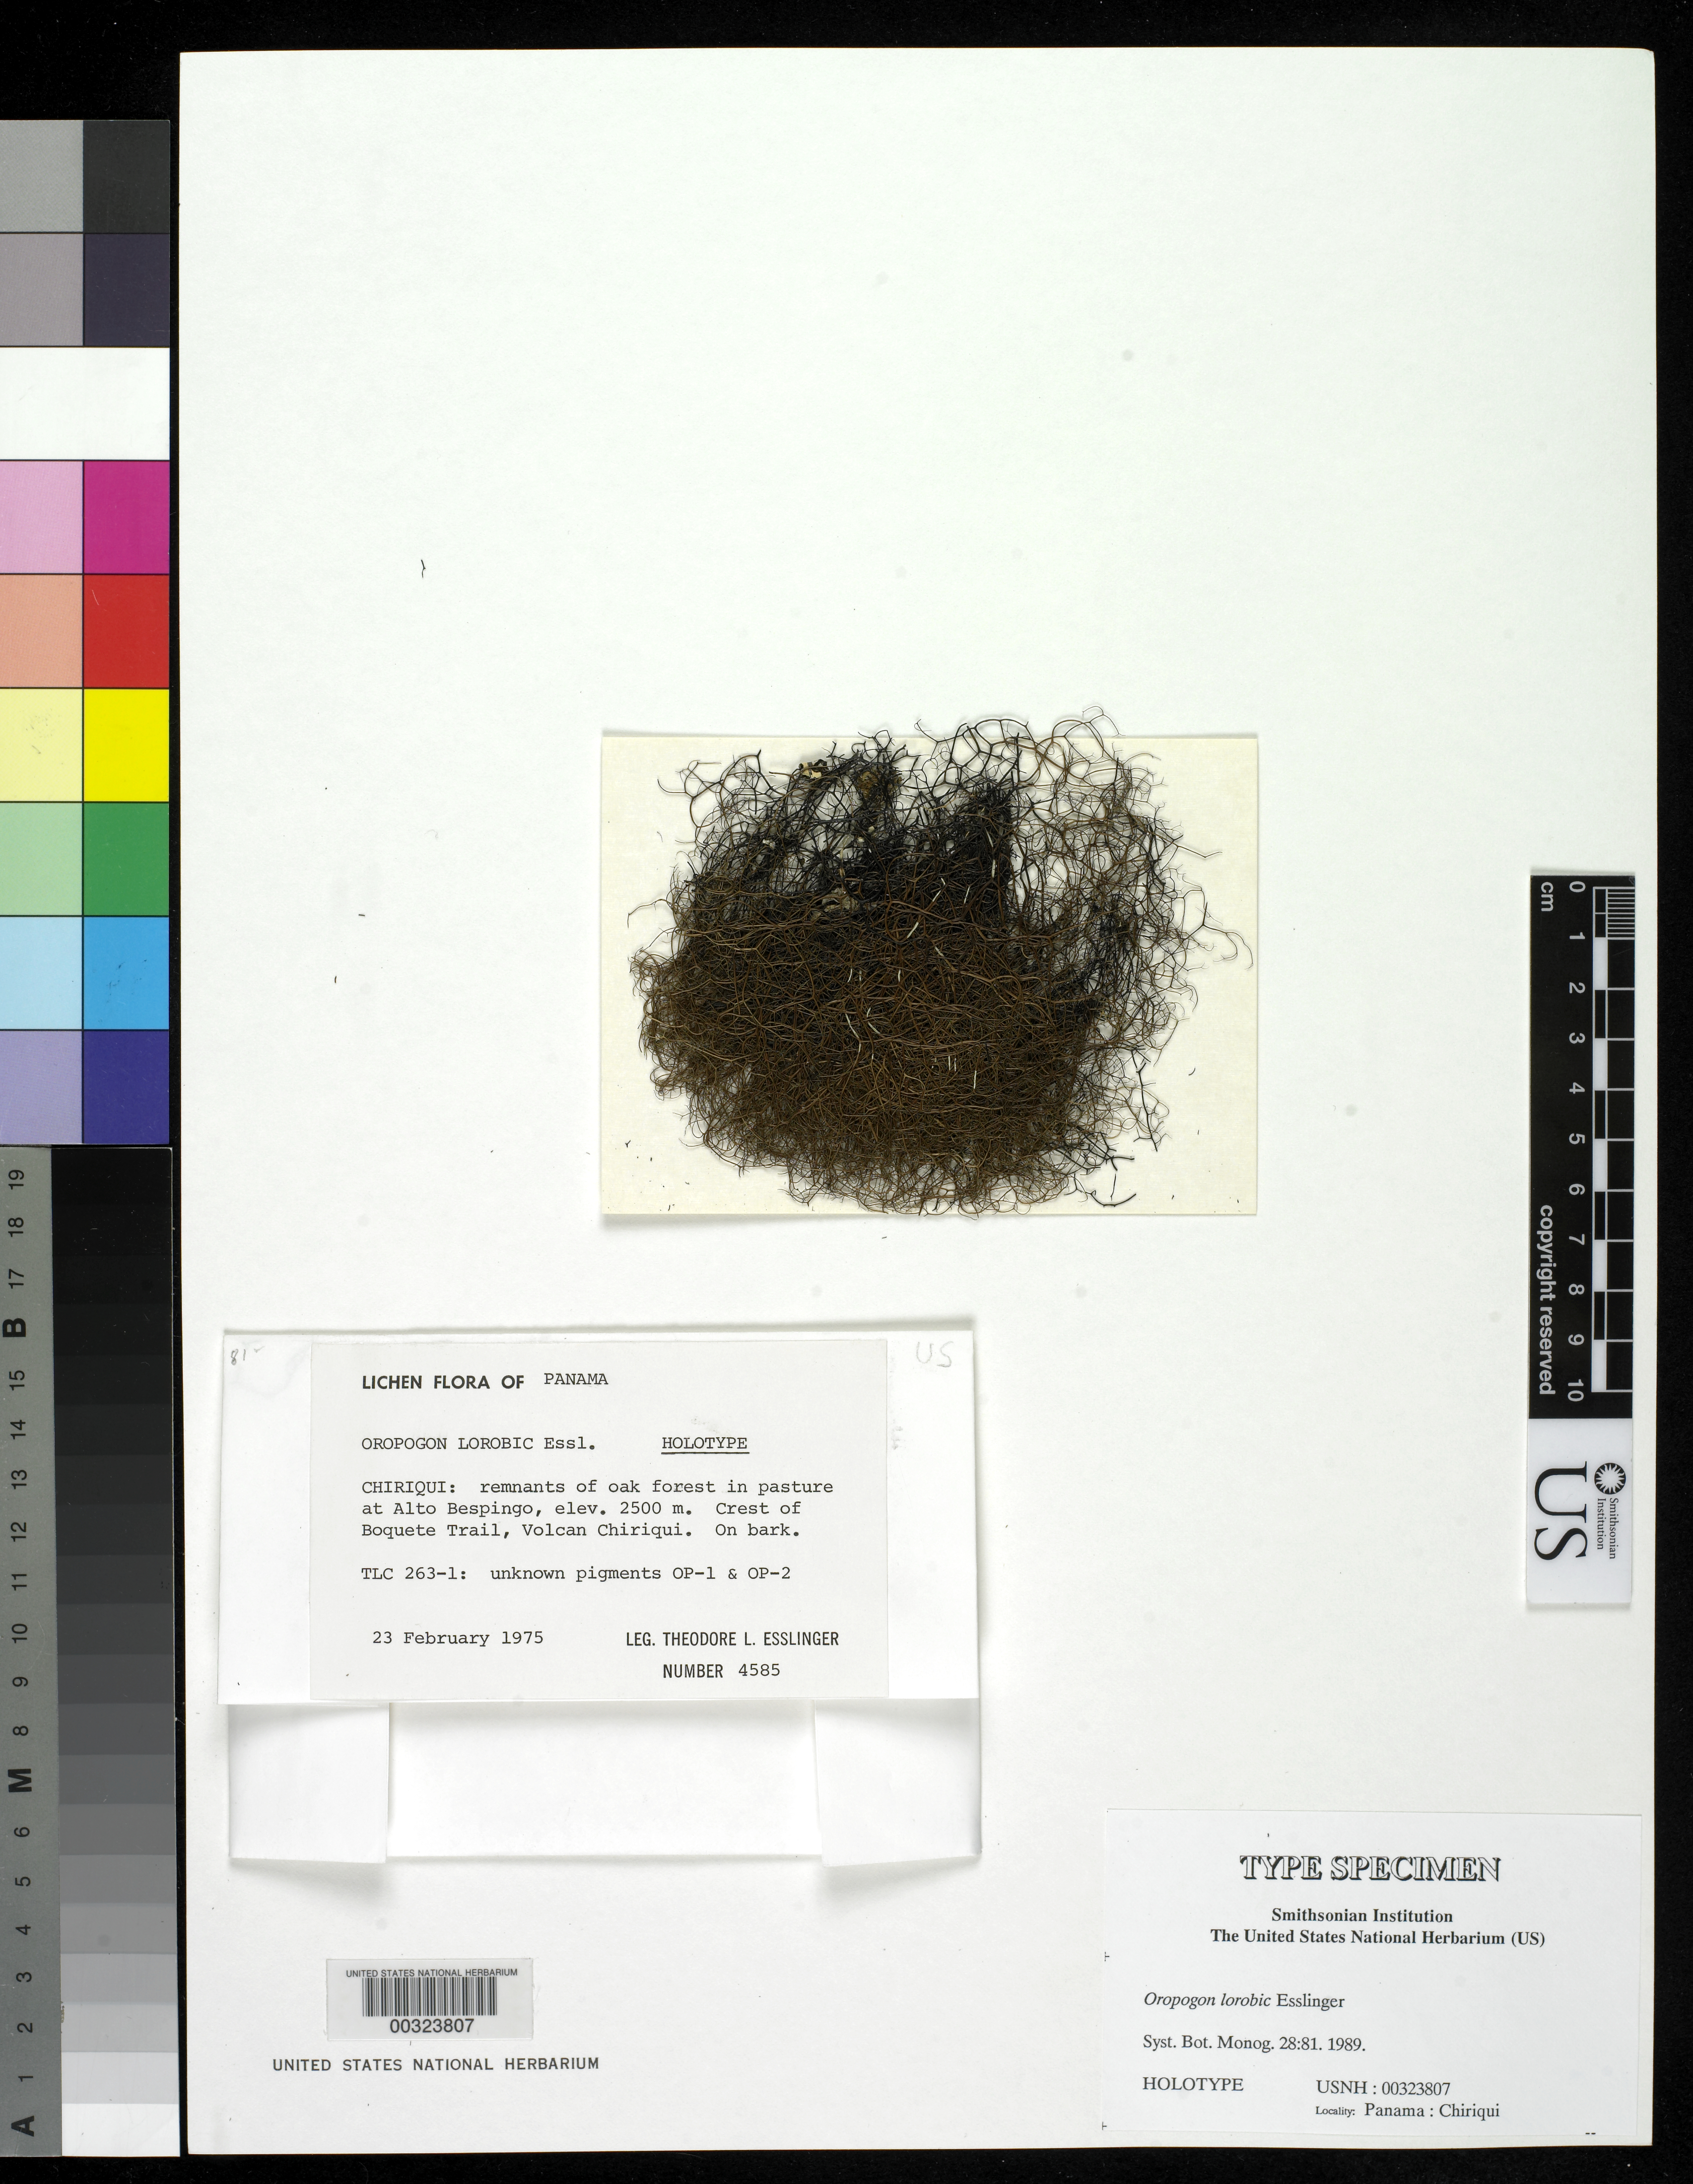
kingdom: Fungi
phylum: Ascomycota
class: Lecanoromycetes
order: Lecanorales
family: Parmeliaceae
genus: Oropogon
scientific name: Oropogon lorobic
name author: Essl.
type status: Holotype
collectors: M. López Figueiras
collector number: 4585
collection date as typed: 23 Feb 1975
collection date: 1975-02-23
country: Panama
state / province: Chiriquí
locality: Crest of Boquete Trail, Volcan Chiriqui, remnants of oak forest in pasture at Alto Bespingo.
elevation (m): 2500